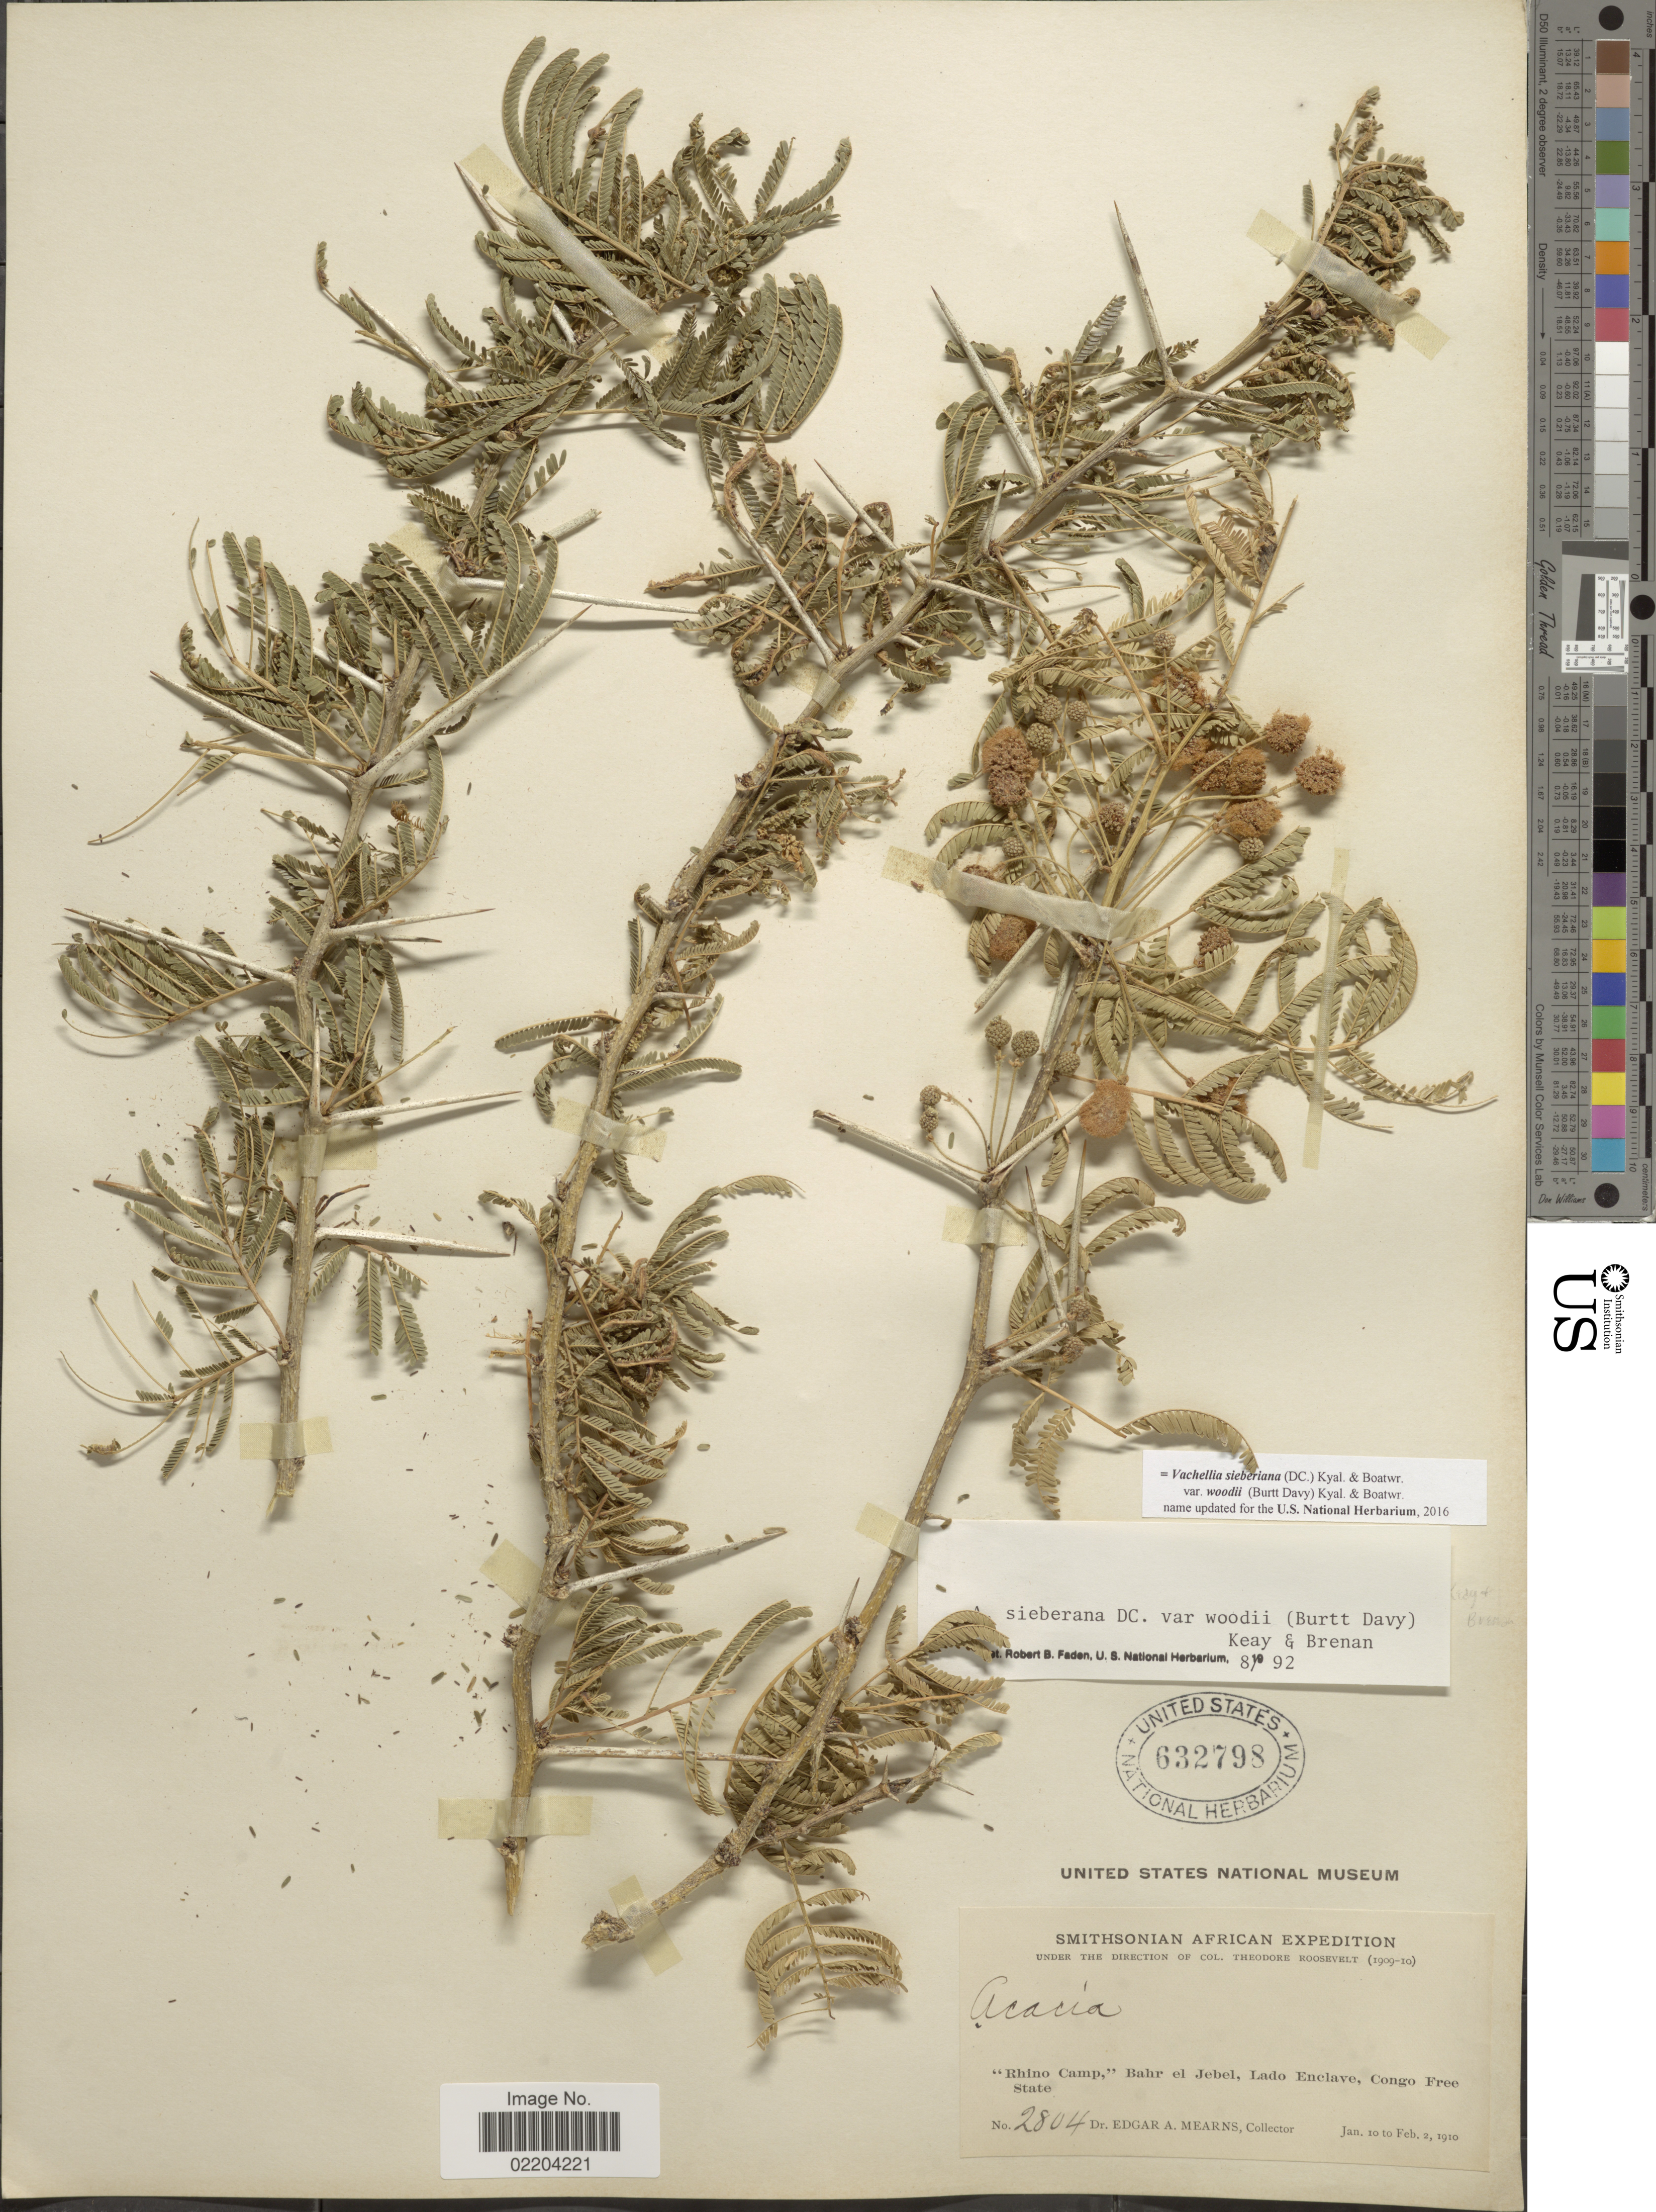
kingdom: Plantae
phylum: Tracheophyta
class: Magnoliopsida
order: Fabales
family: Fabaceae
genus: Vachellia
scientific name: Vachellia sieberiana var. woodii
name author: (Burtt Davy) Kyal. & Boatwr.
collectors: E. A. Mearns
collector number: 2804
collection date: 1910-01-10/1910-02-02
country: Congo, Democratic Republic of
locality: Rhino Camp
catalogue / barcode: US 632798